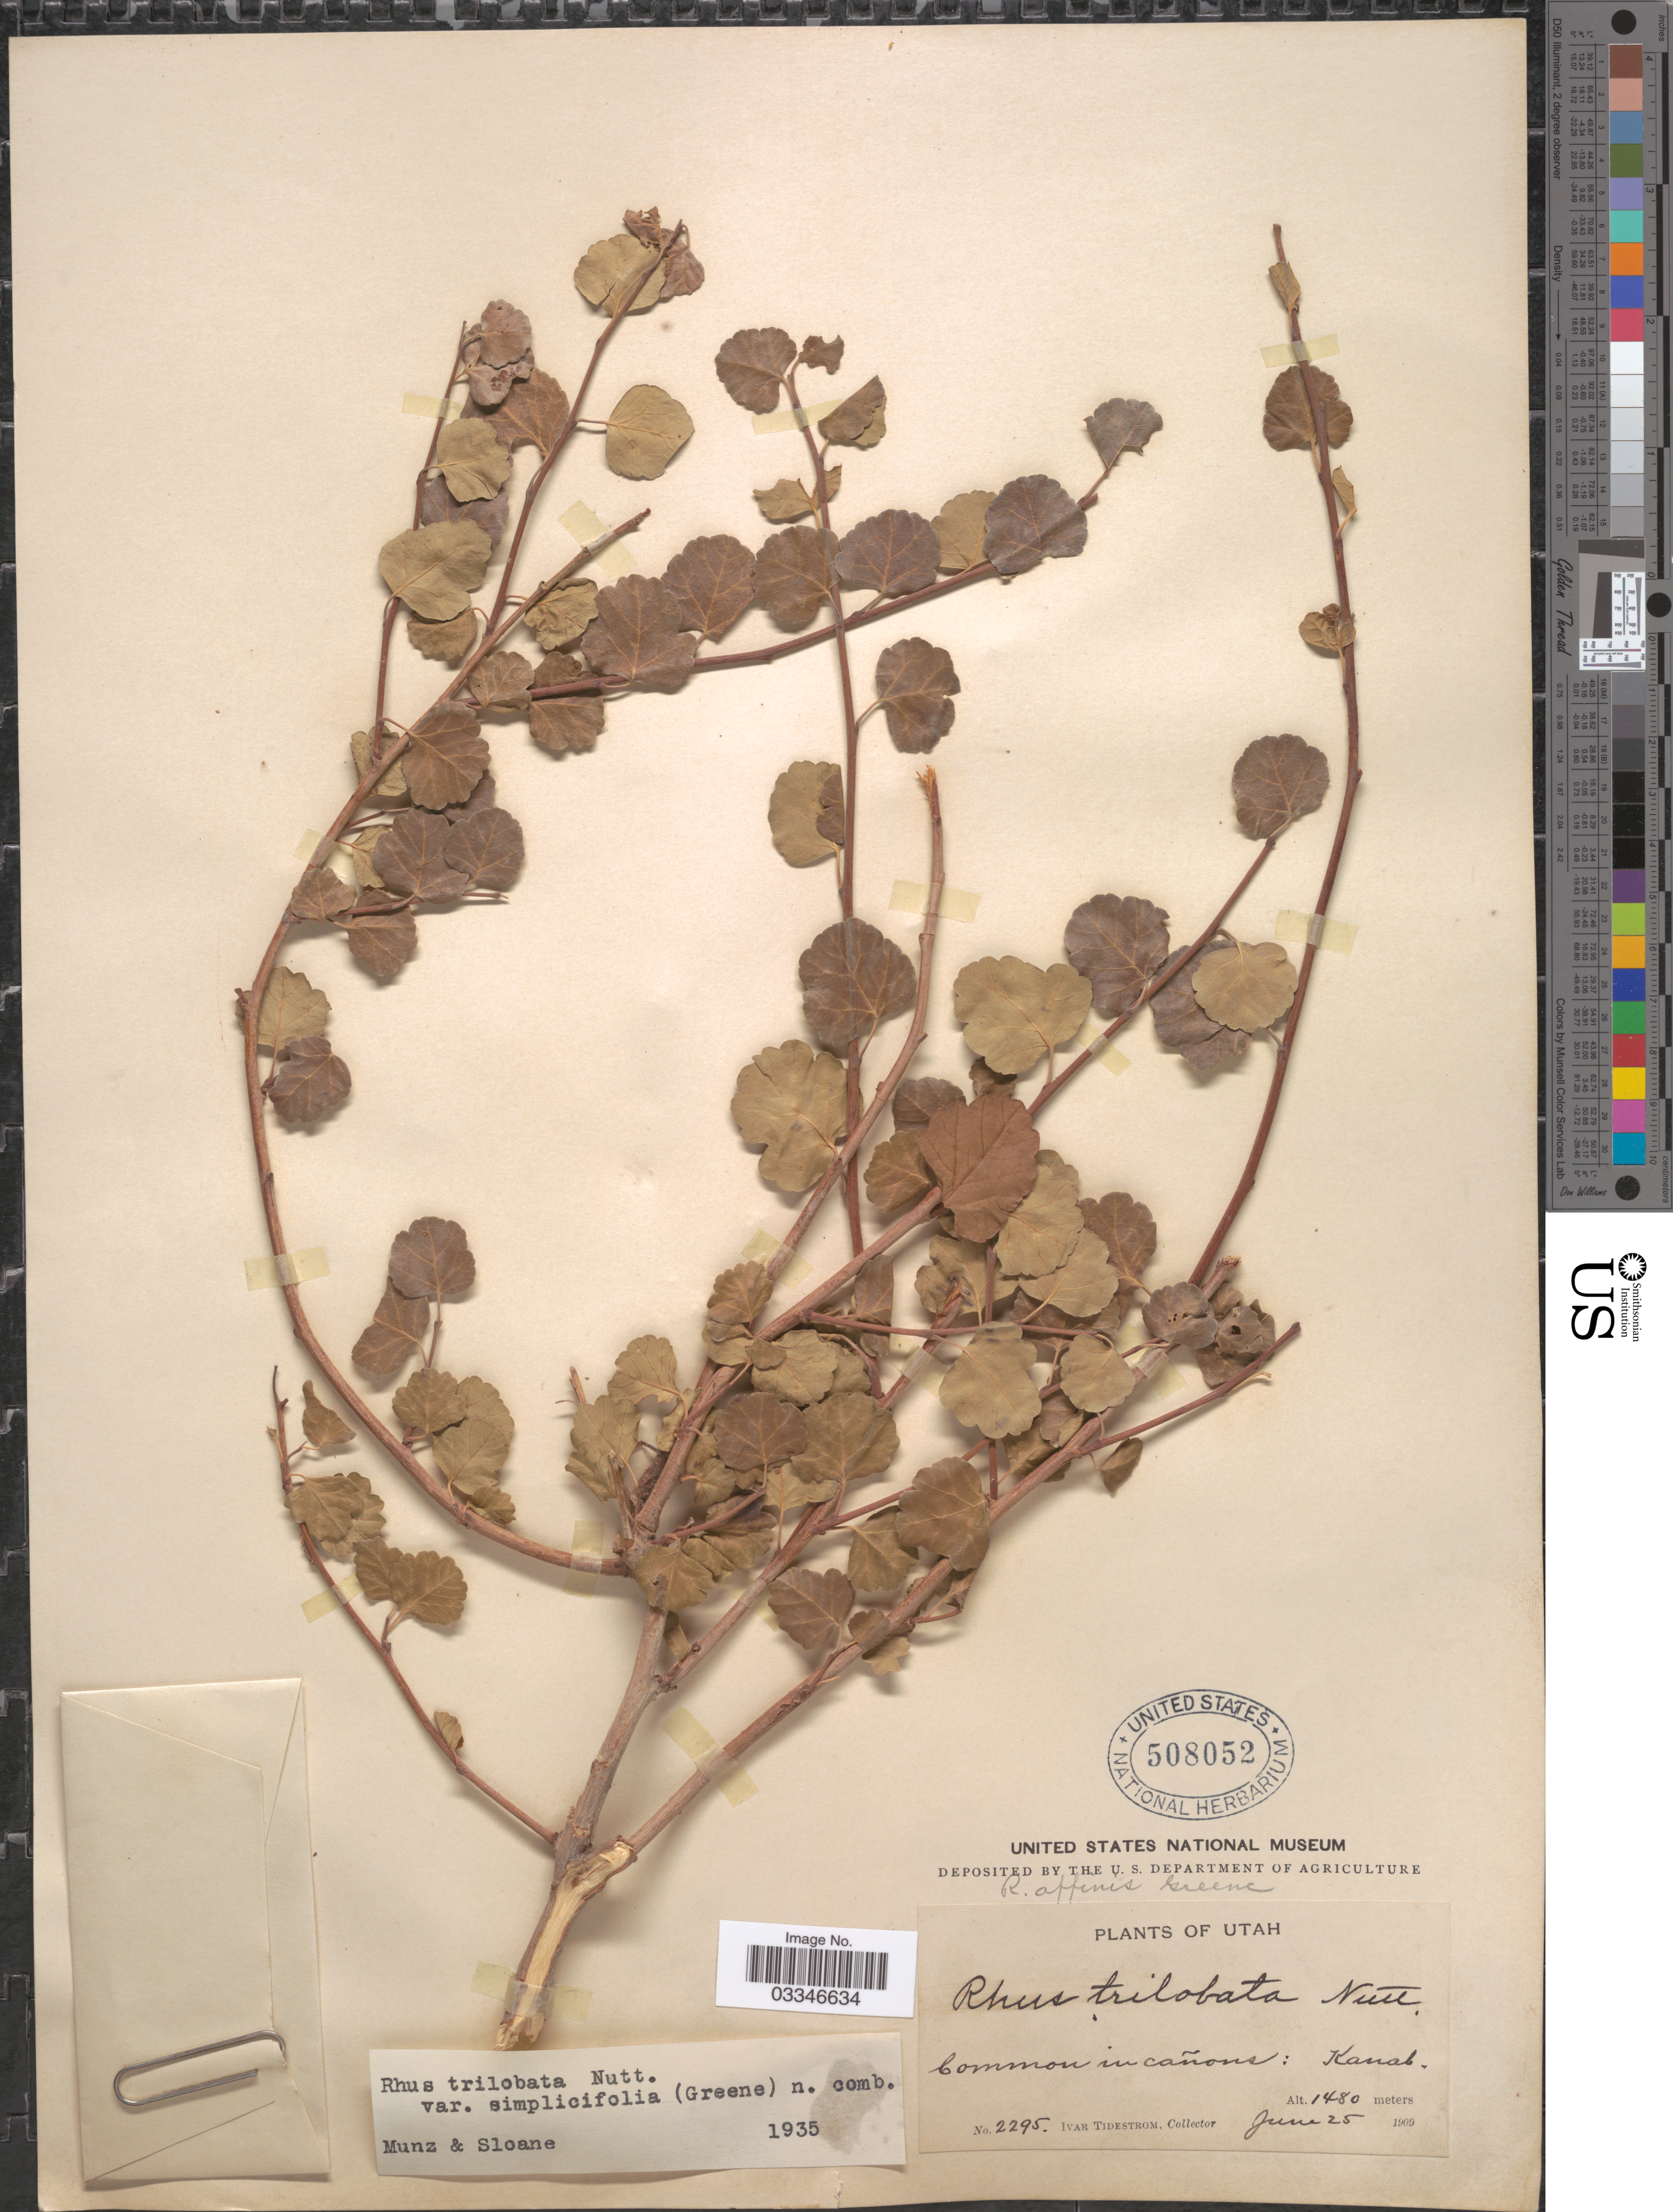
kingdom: Plantae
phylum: Tracheophyta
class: Magnoliopsida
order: Sapindales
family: Anacardiaceae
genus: Rhus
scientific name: Rhus trilobata var. simplicifolia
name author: (Greene) F.A. Barkley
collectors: I. F. Tidestrom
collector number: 2295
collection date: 1909-06-25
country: United States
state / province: Utah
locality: Kanab.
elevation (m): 1480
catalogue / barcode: US 508052